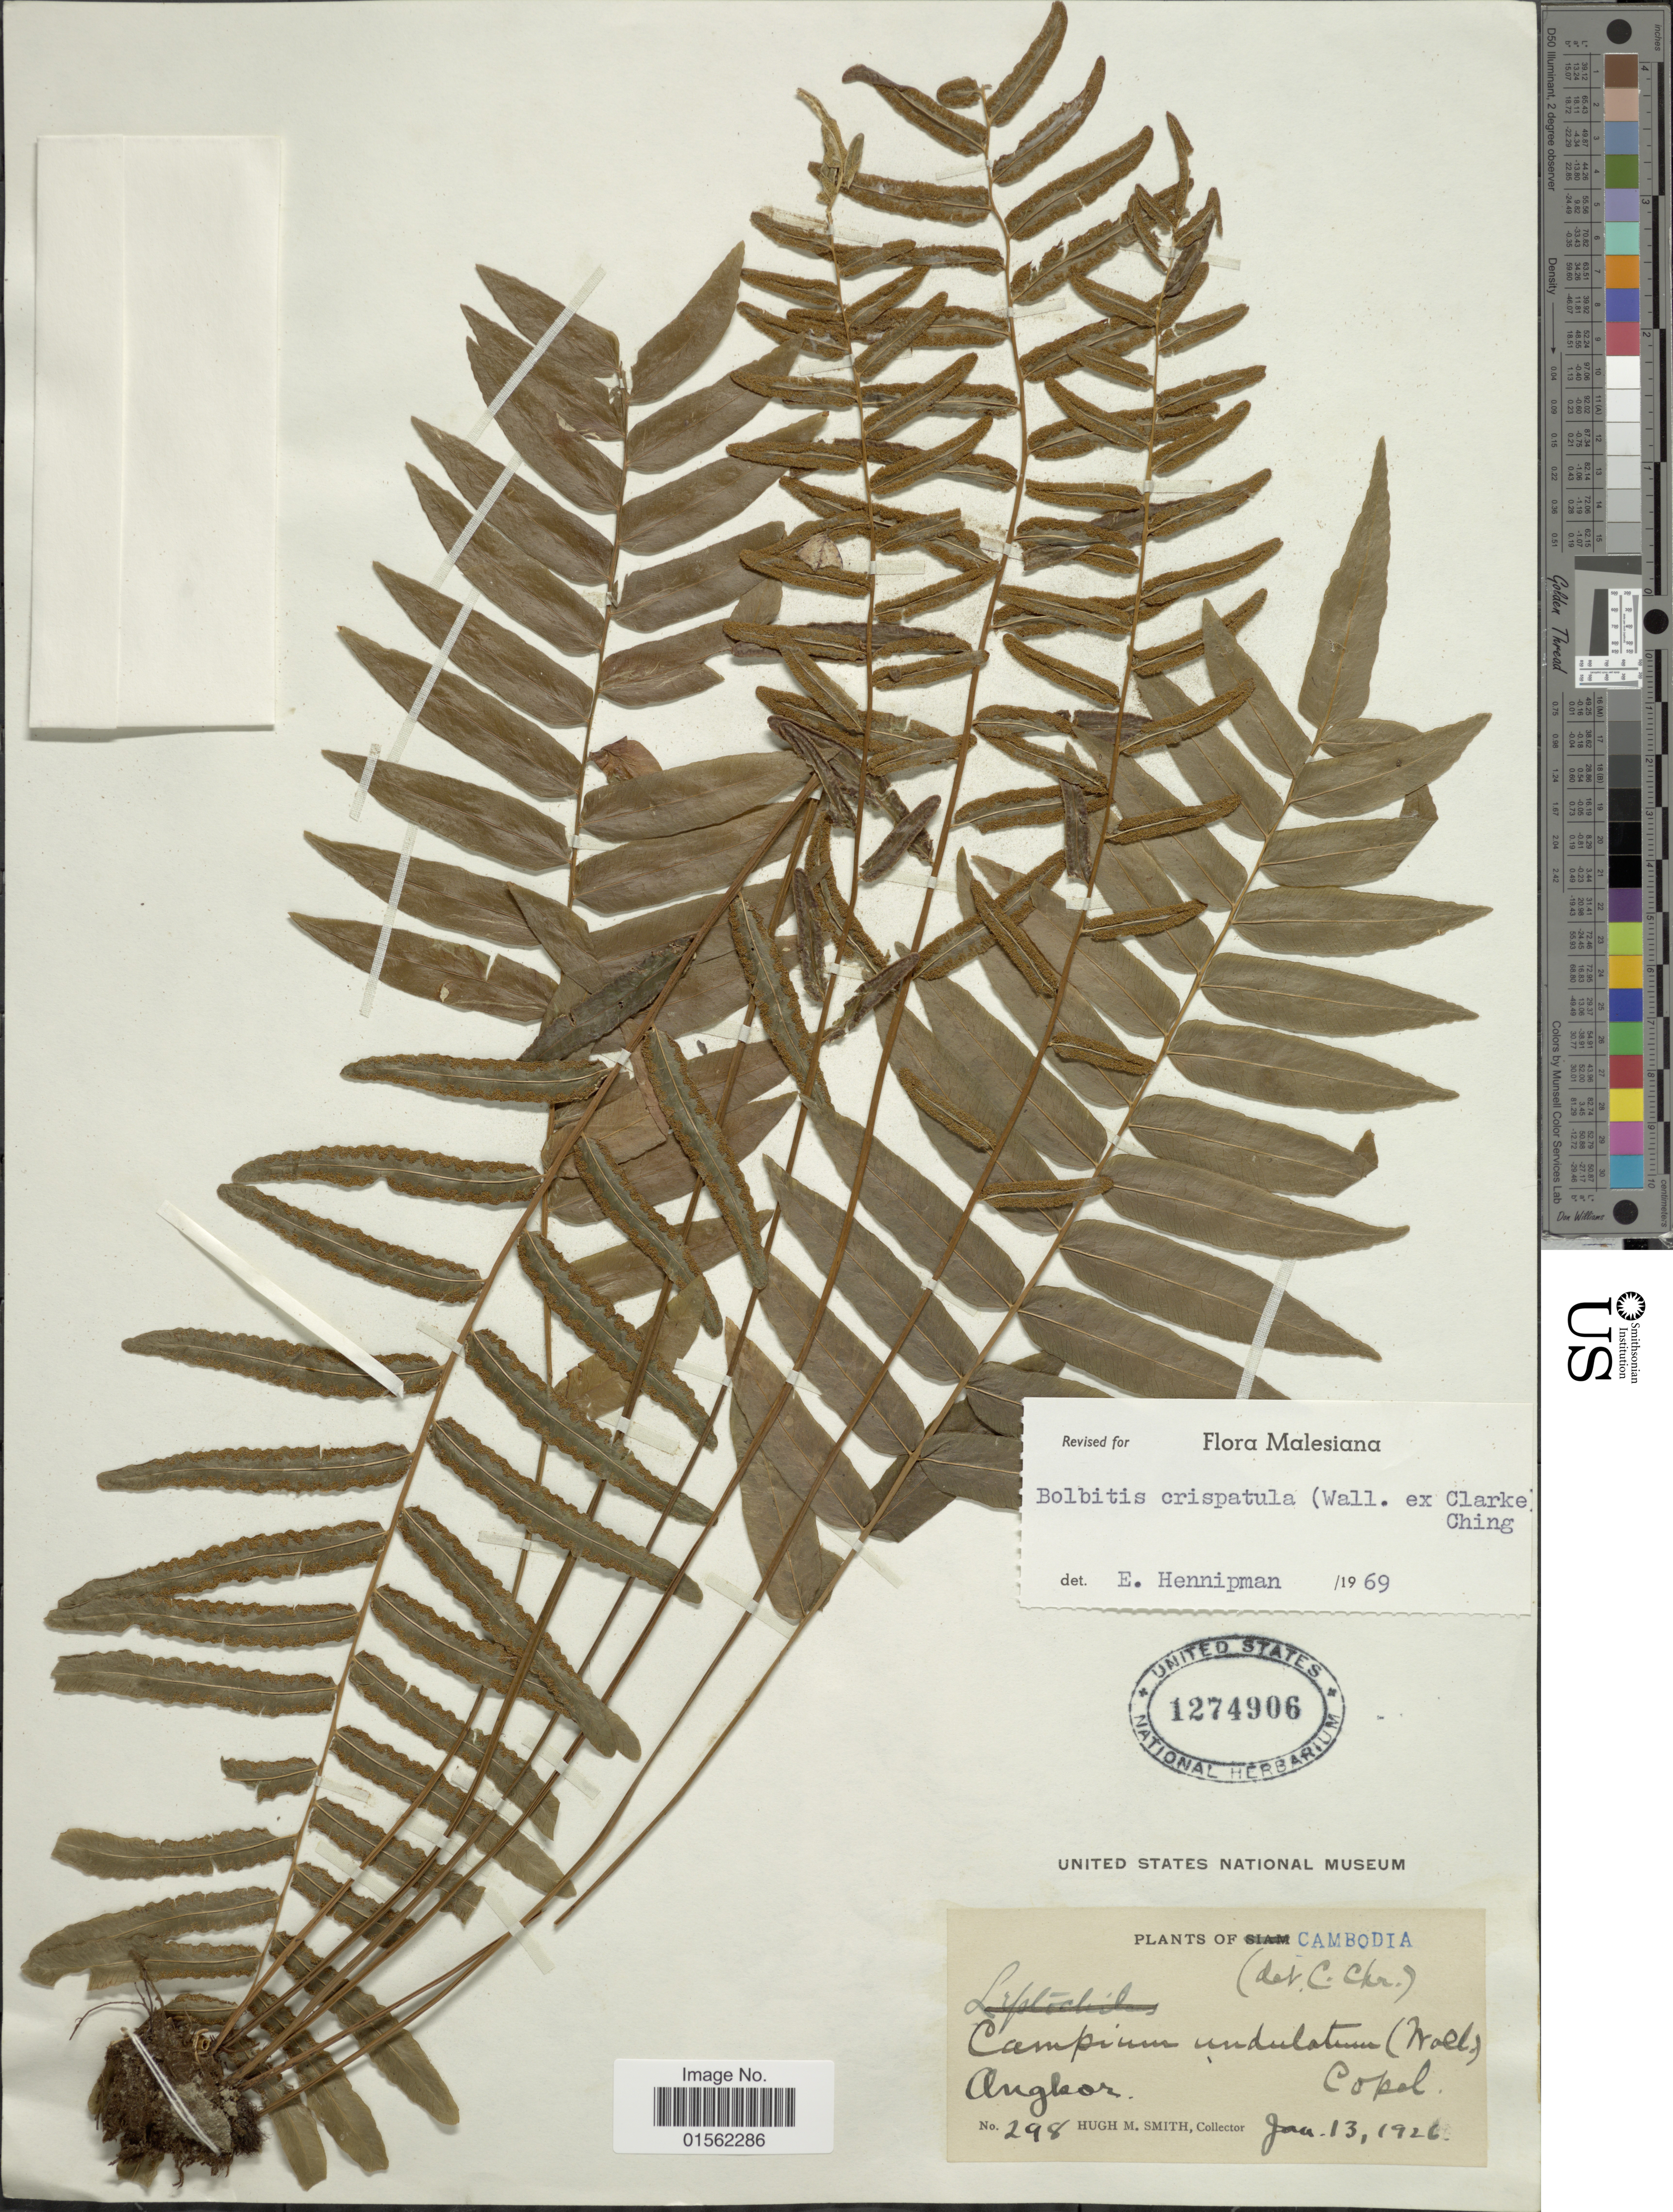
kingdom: Plantae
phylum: Tracheophyta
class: Polypodiopsida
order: Polypodiales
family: Dryopteridaceae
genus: Bolbitis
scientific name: Bolbitis crispatula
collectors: H. M. Smith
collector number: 298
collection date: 1926-01-13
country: Cambodia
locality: Angkor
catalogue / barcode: US 1274906